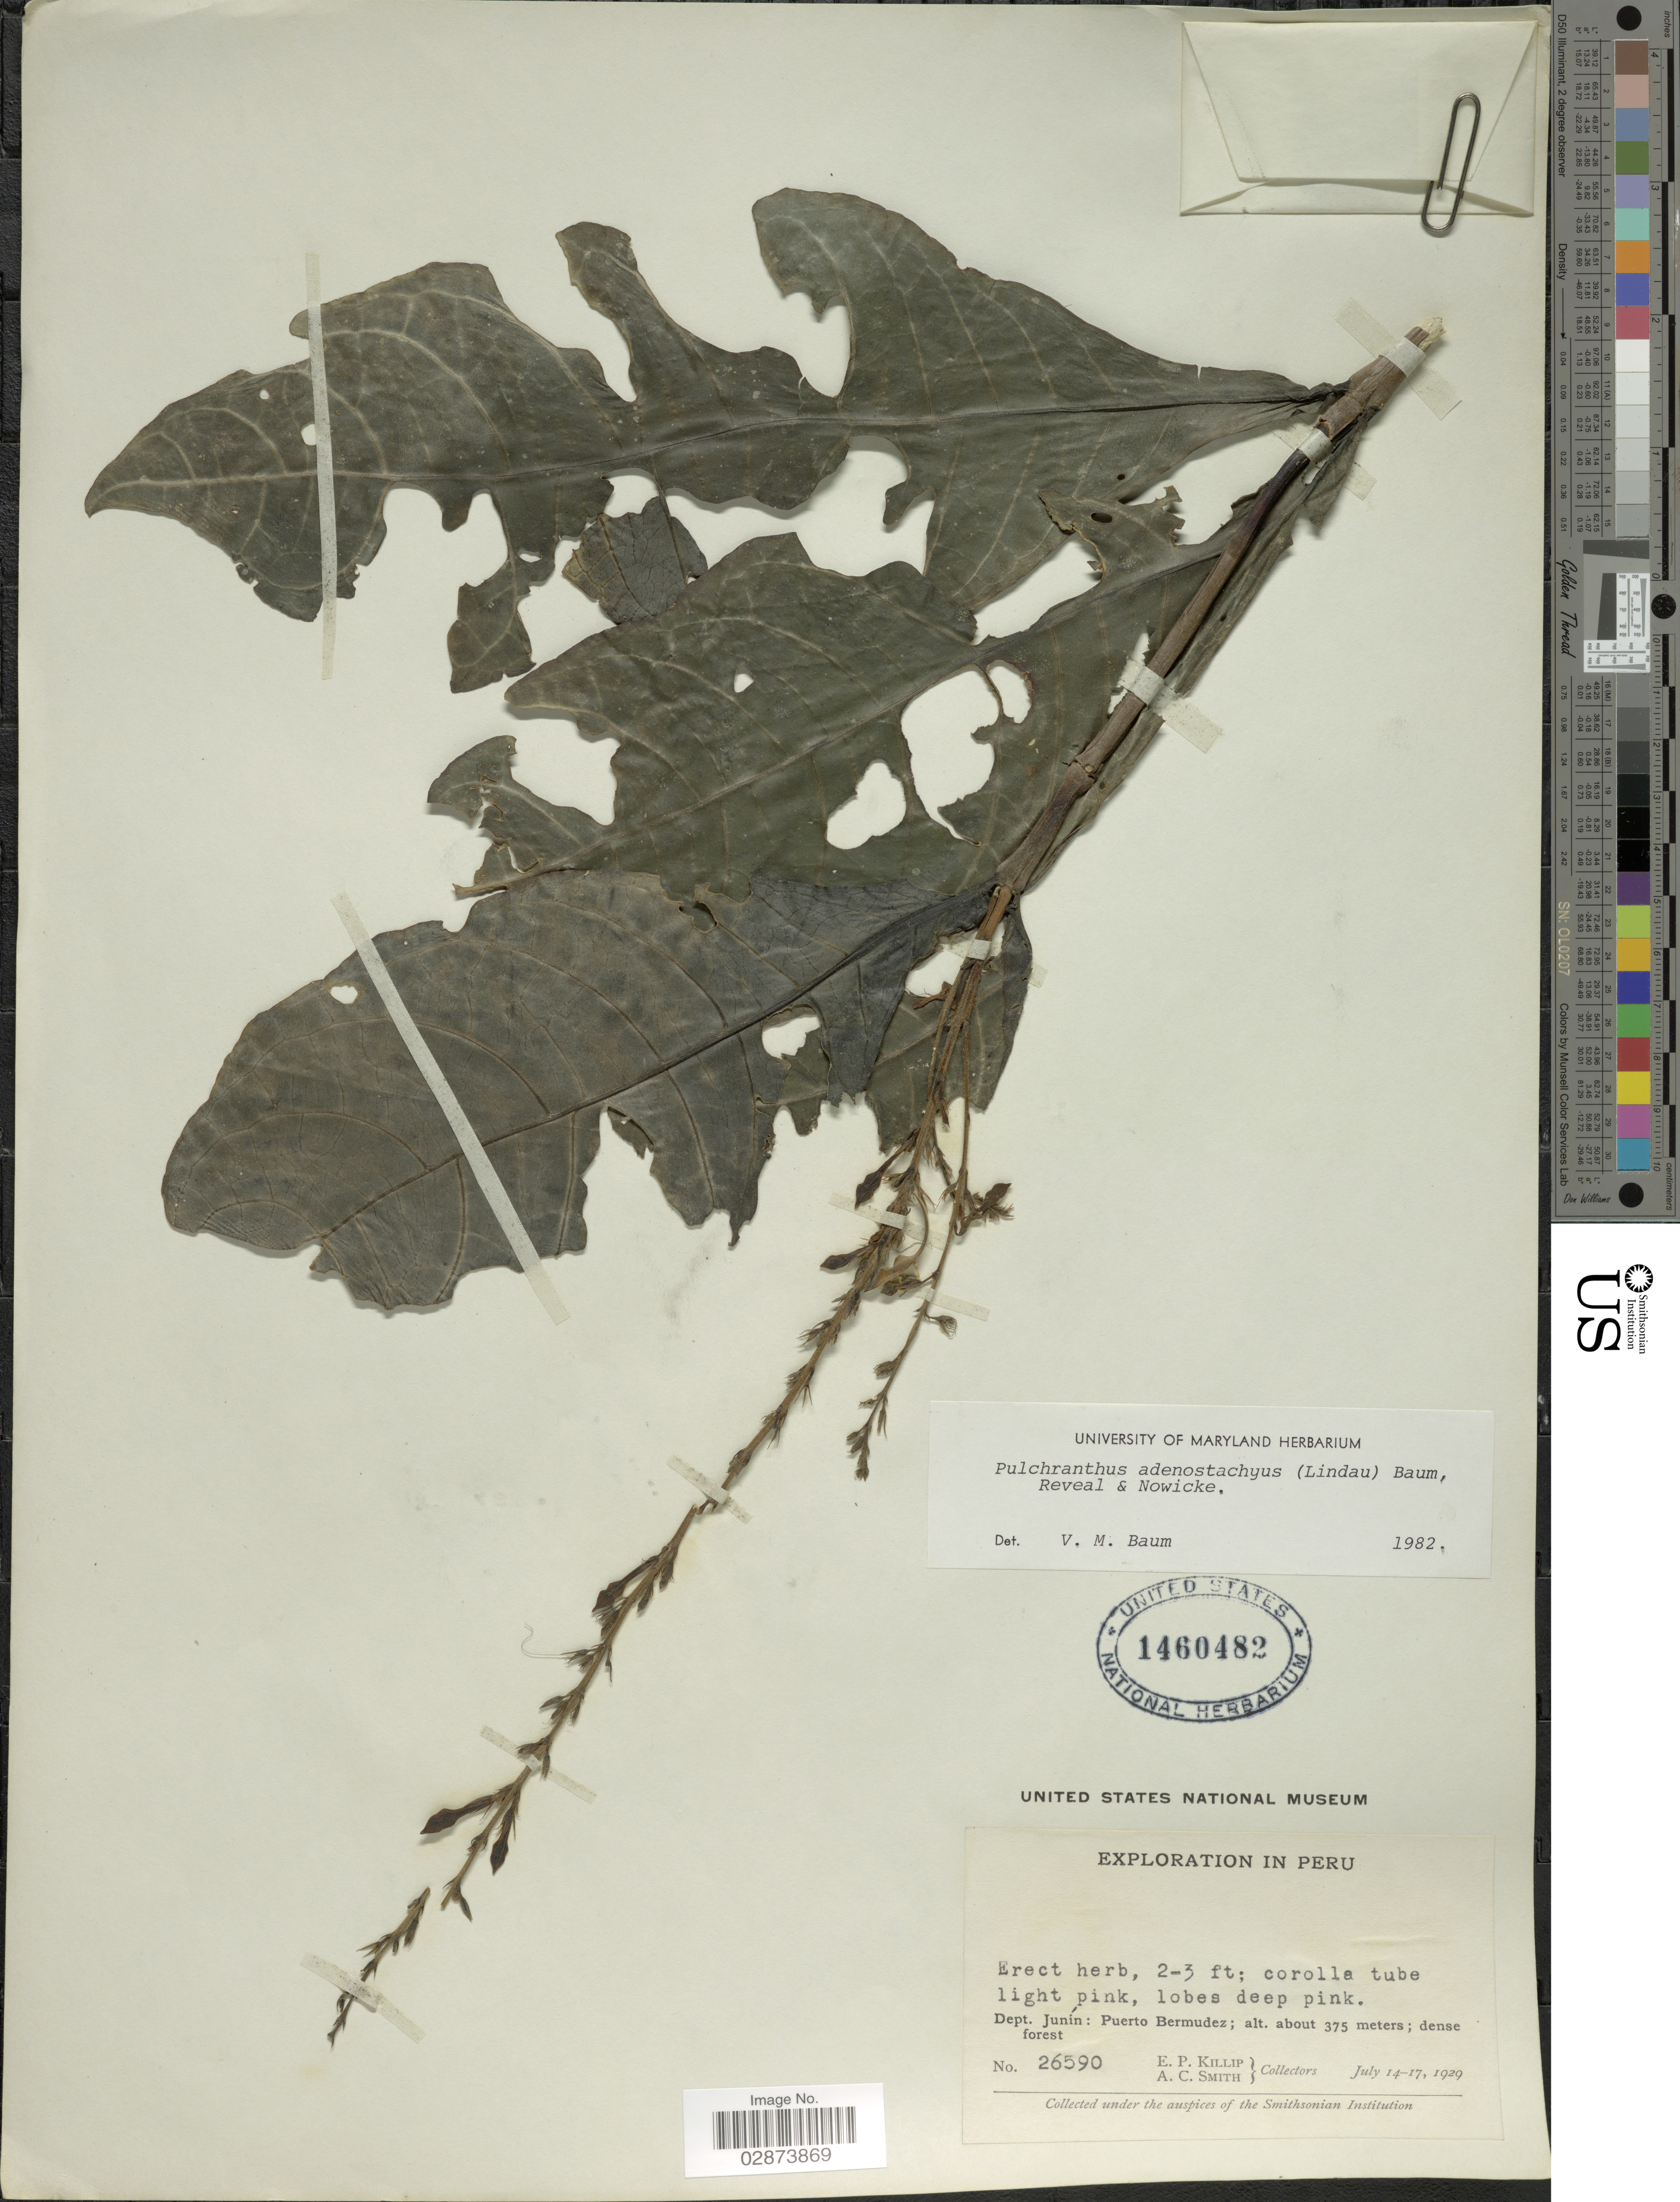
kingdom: Plantae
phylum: Tracheophyta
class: Magnoliopsida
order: Lamiales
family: Acanthaceae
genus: Pulchranthus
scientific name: Pulchranthus adenostachyus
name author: (Lindau) V.M. Baum et al.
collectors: E. P. Killip & A. C. Smith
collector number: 26590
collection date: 1929-07-14/1929-07-17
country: Peru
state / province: Junín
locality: Dept. Junín: Puerto Bermudez.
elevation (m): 375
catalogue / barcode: US 1460482